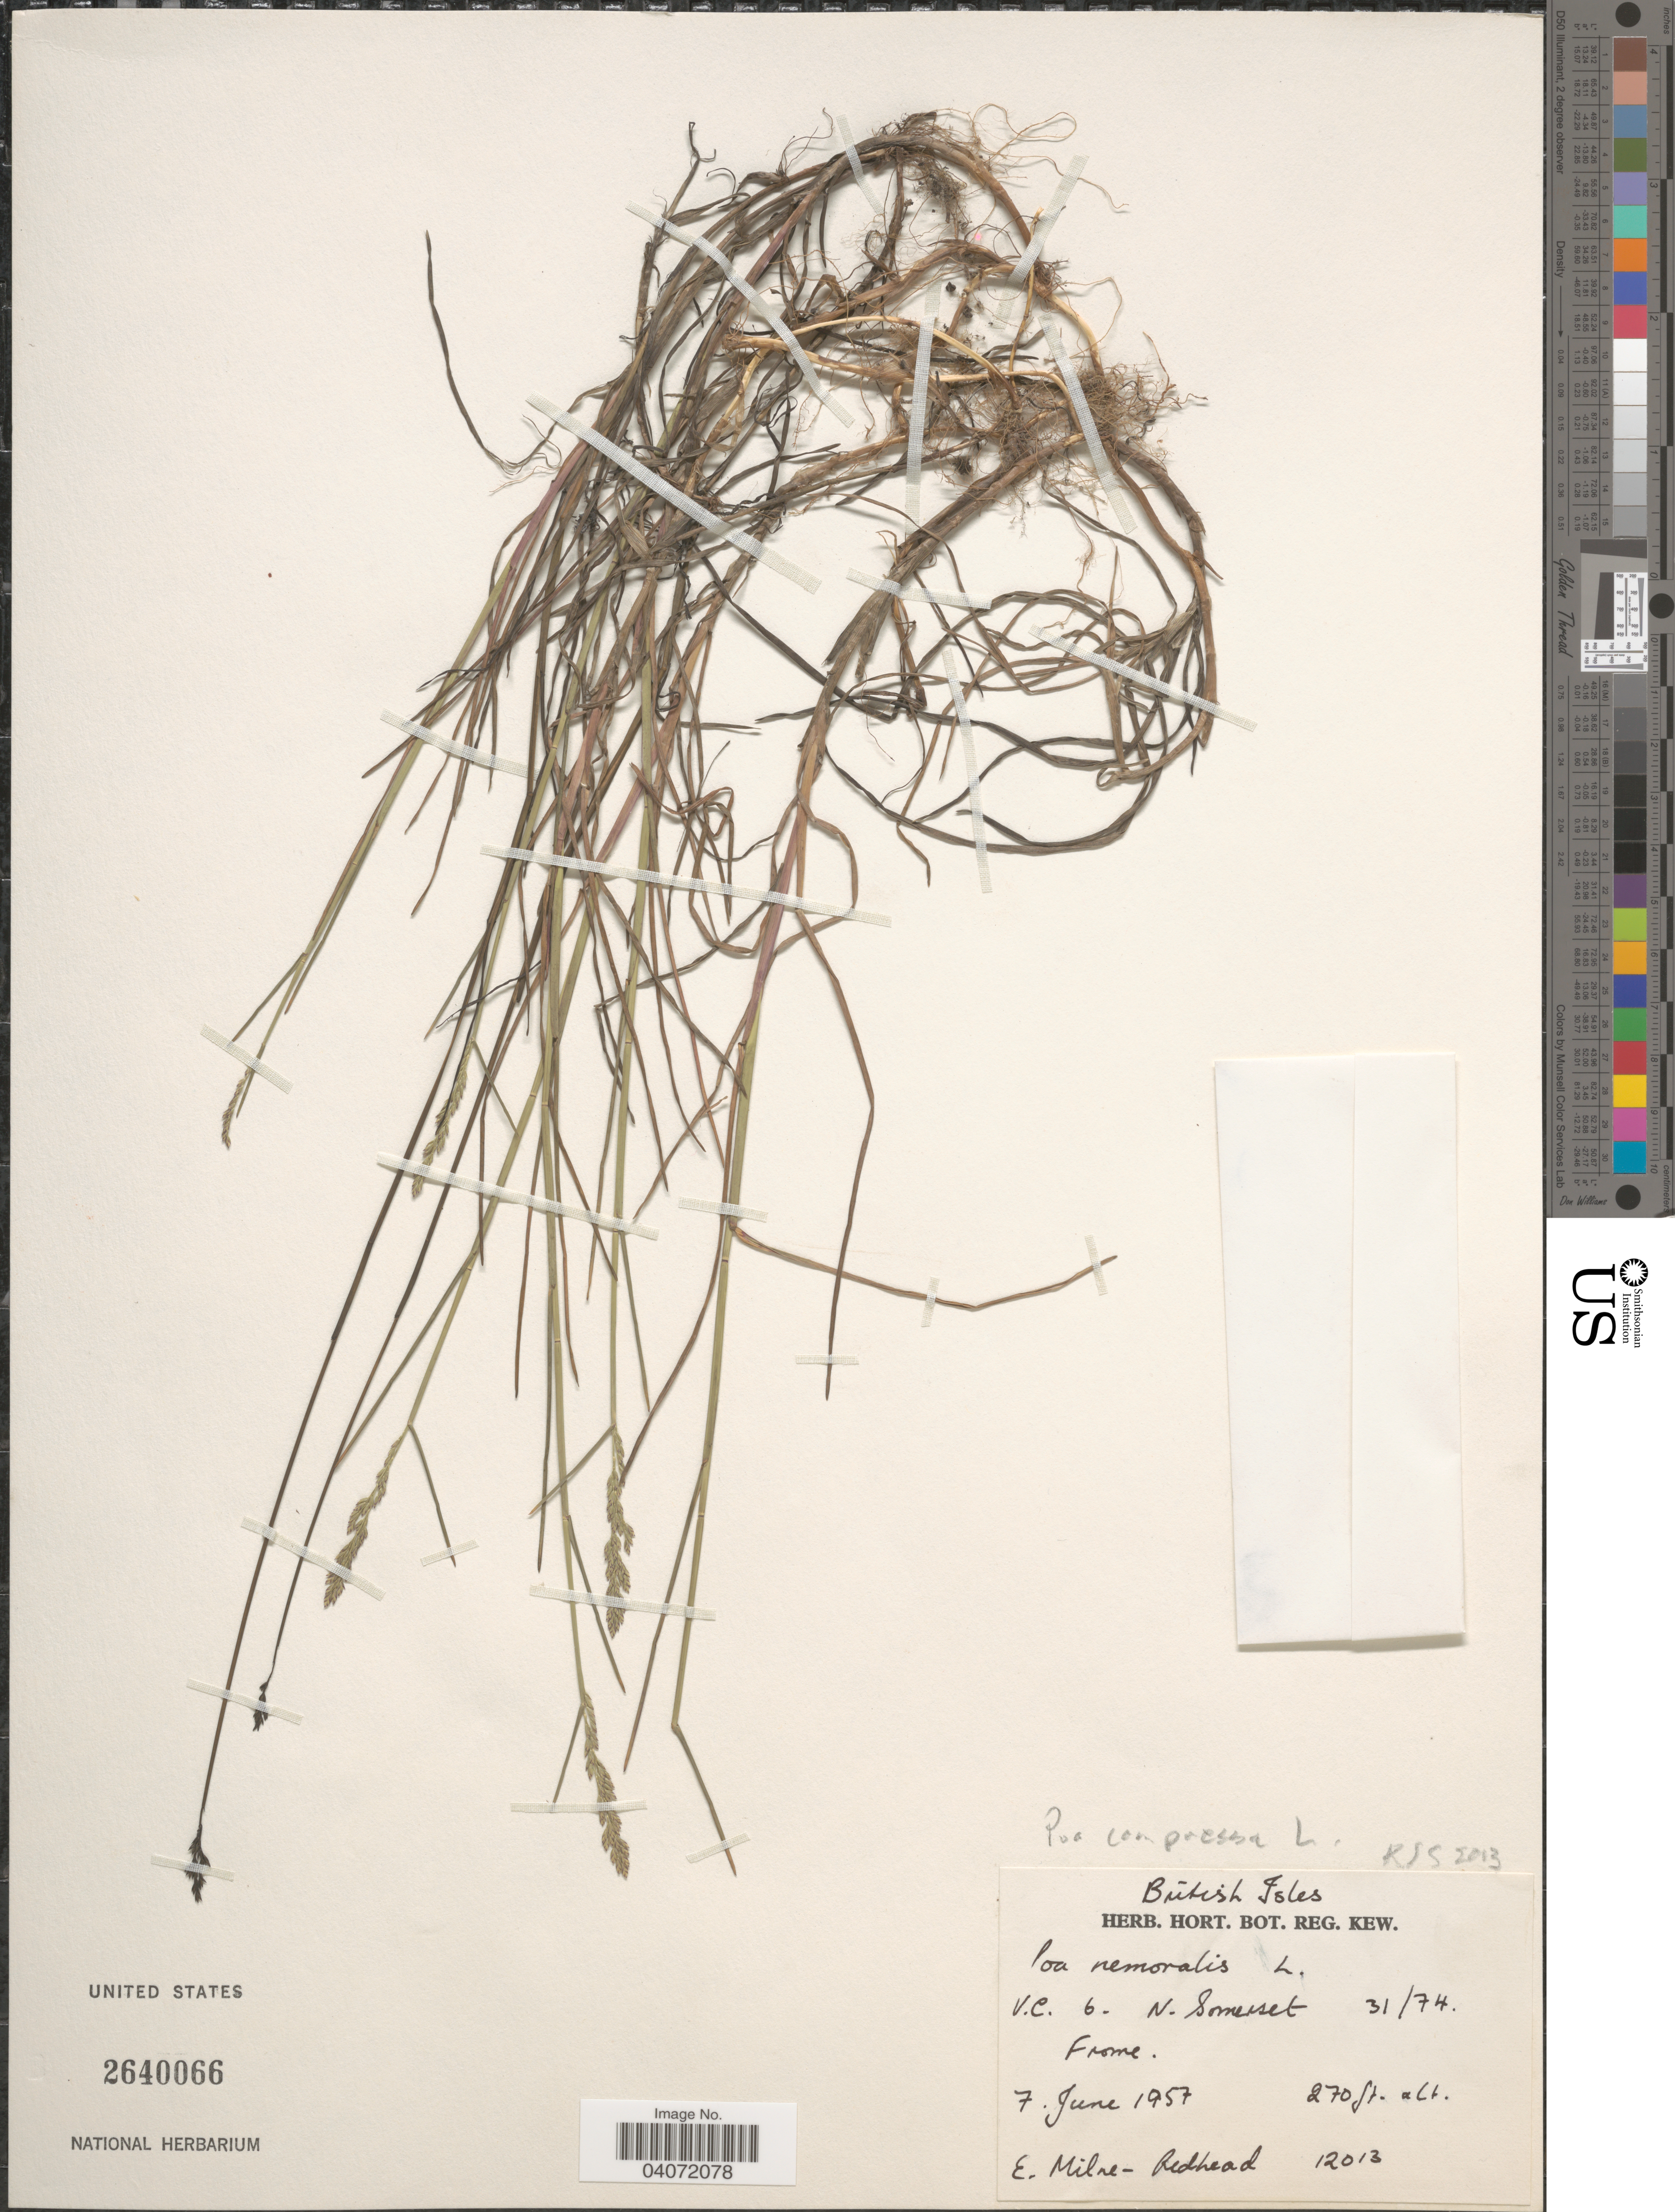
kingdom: Plantae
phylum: Tracheophyta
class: Liliopsida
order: Poales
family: Poaceae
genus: Poa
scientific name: Poa compressa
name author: L.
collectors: E. W. Milne-Redhead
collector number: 12013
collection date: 1957-06-07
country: United Kingdom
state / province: England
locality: British Isles. V.C. 6. N. Somerset 31/74. Frome.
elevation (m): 82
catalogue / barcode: US 2640066